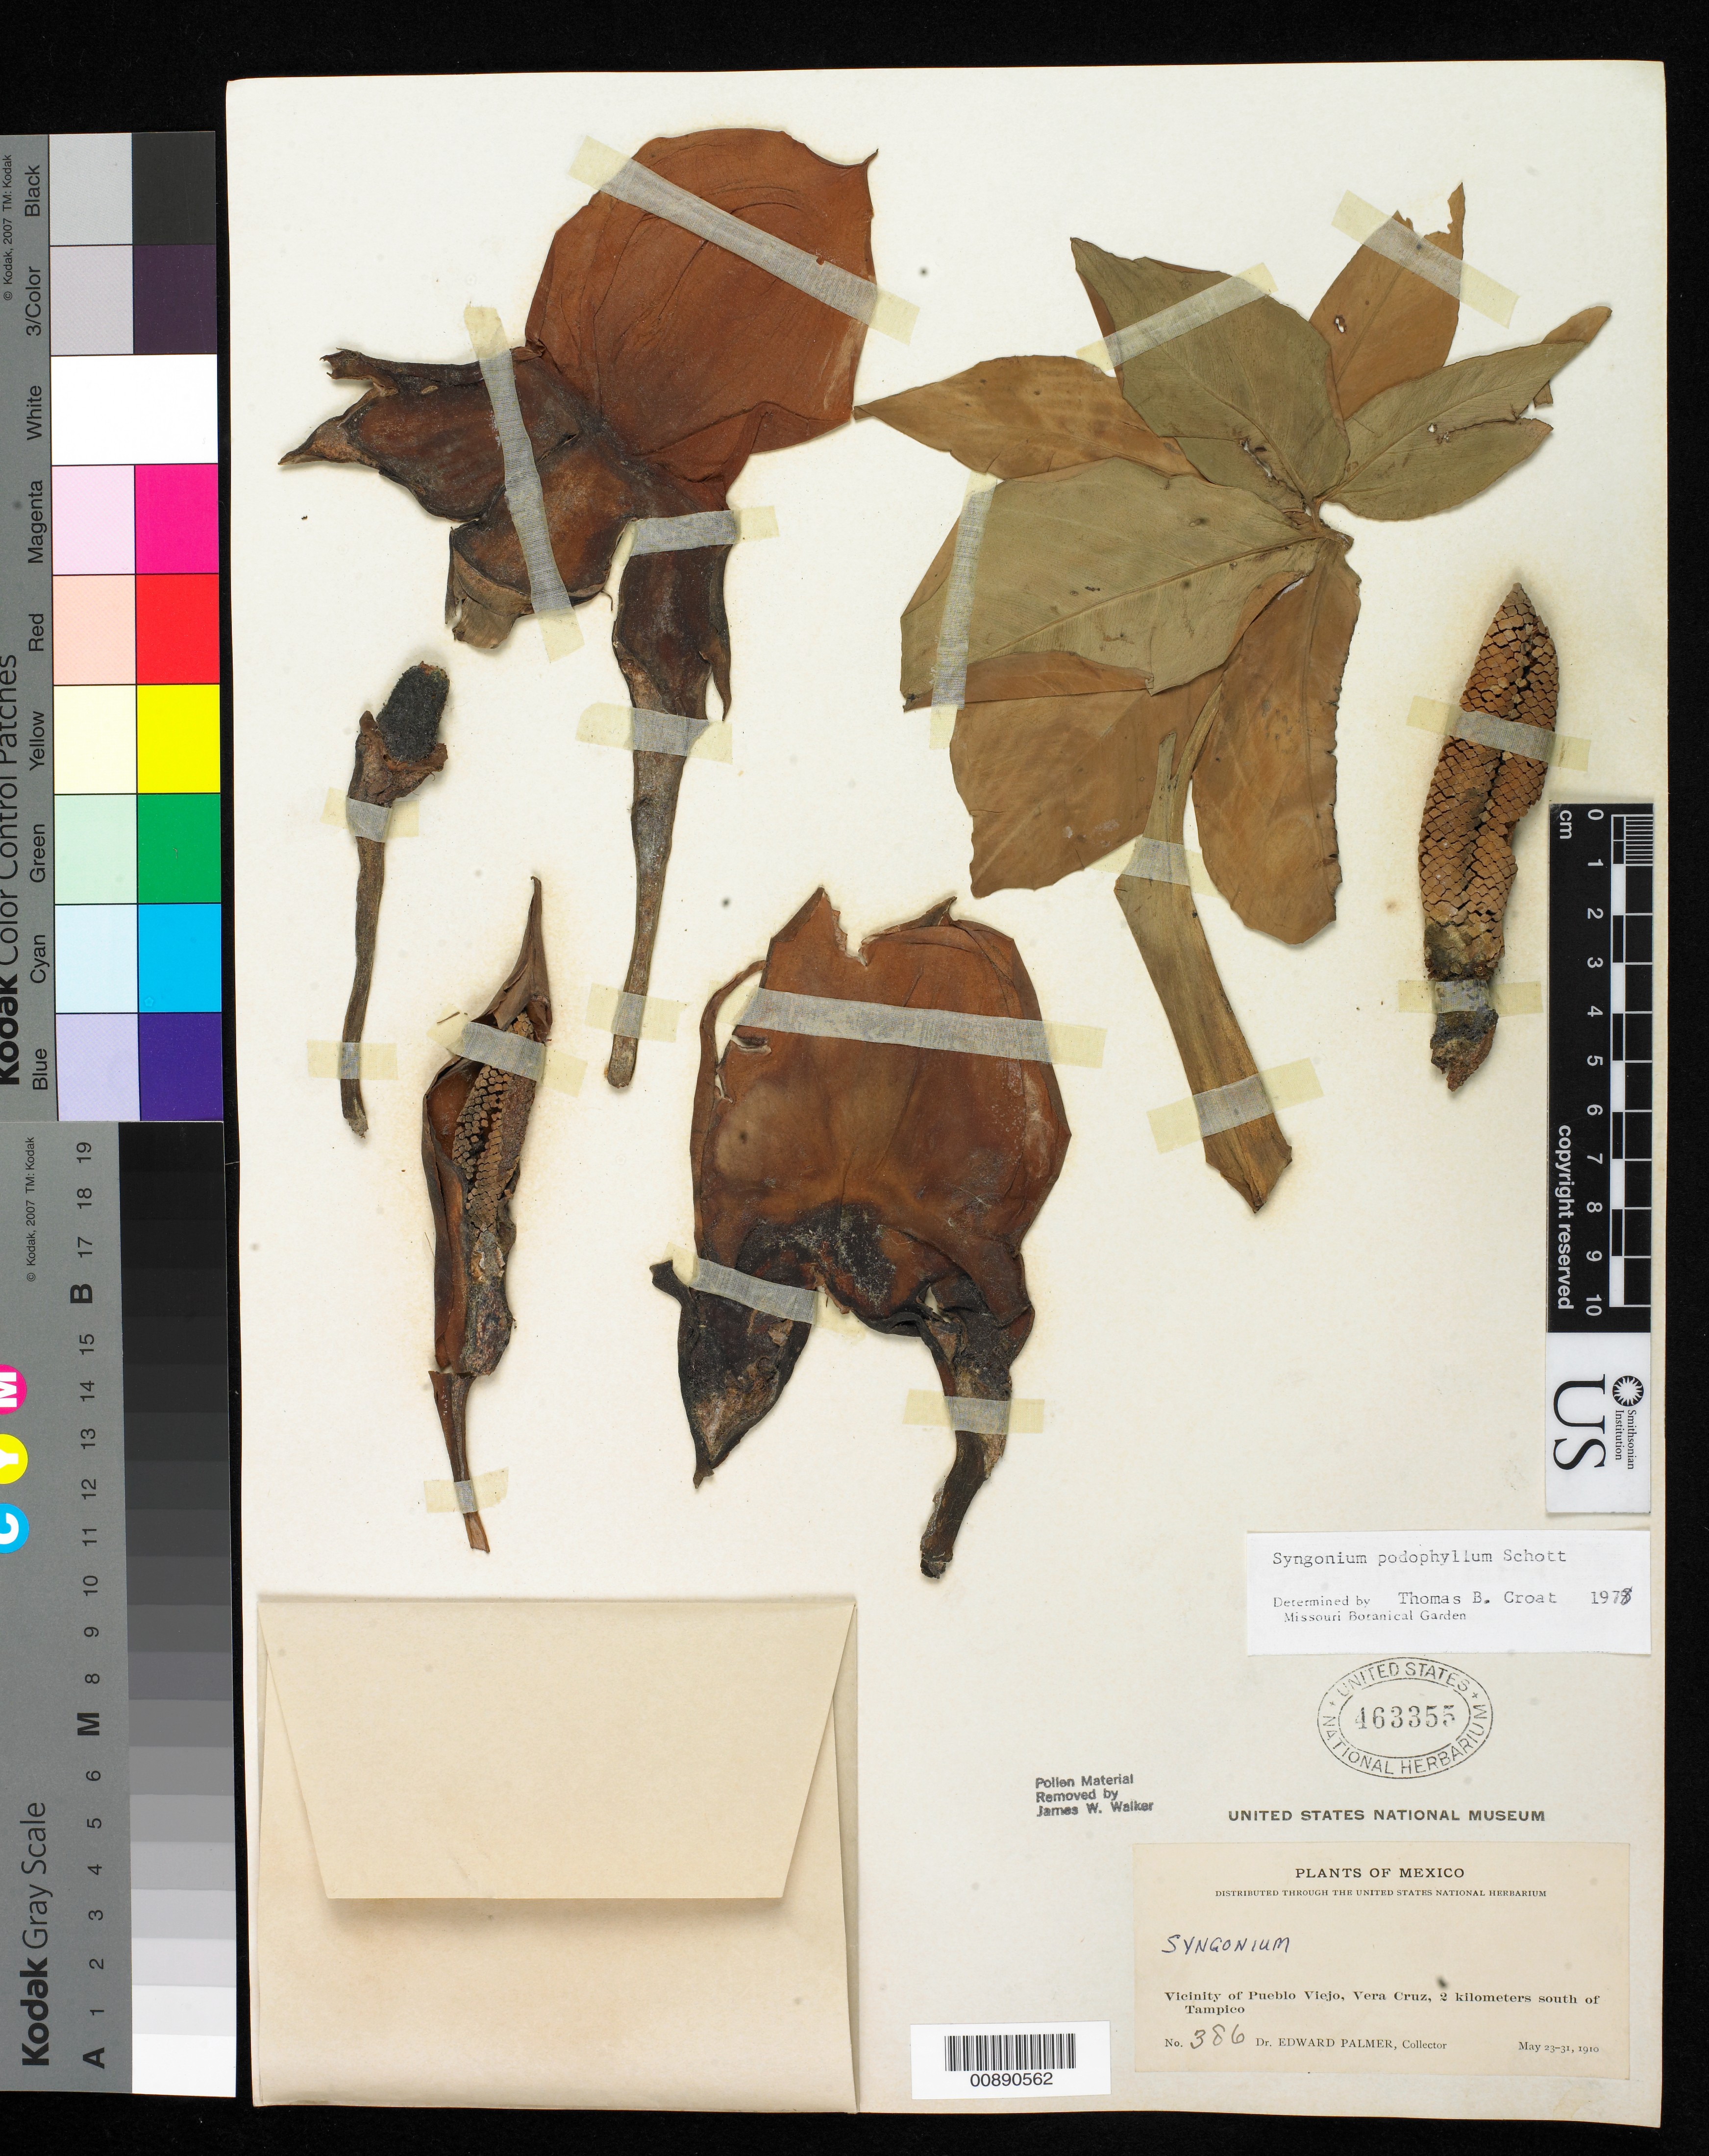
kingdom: Plantae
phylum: Tracheophyta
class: Liliopsida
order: Alismatales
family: Araceae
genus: Syngonium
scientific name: Syngonium podophyllum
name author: Schott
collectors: E. Palmer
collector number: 386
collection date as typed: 23 May 1910 to 31 May 1910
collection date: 1910-05-23/1910-05-31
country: Mexico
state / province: Veracruz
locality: Vicinity of Pueblo Viejo, Veracruz, 2 kilometers south of Tampico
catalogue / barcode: US 463355